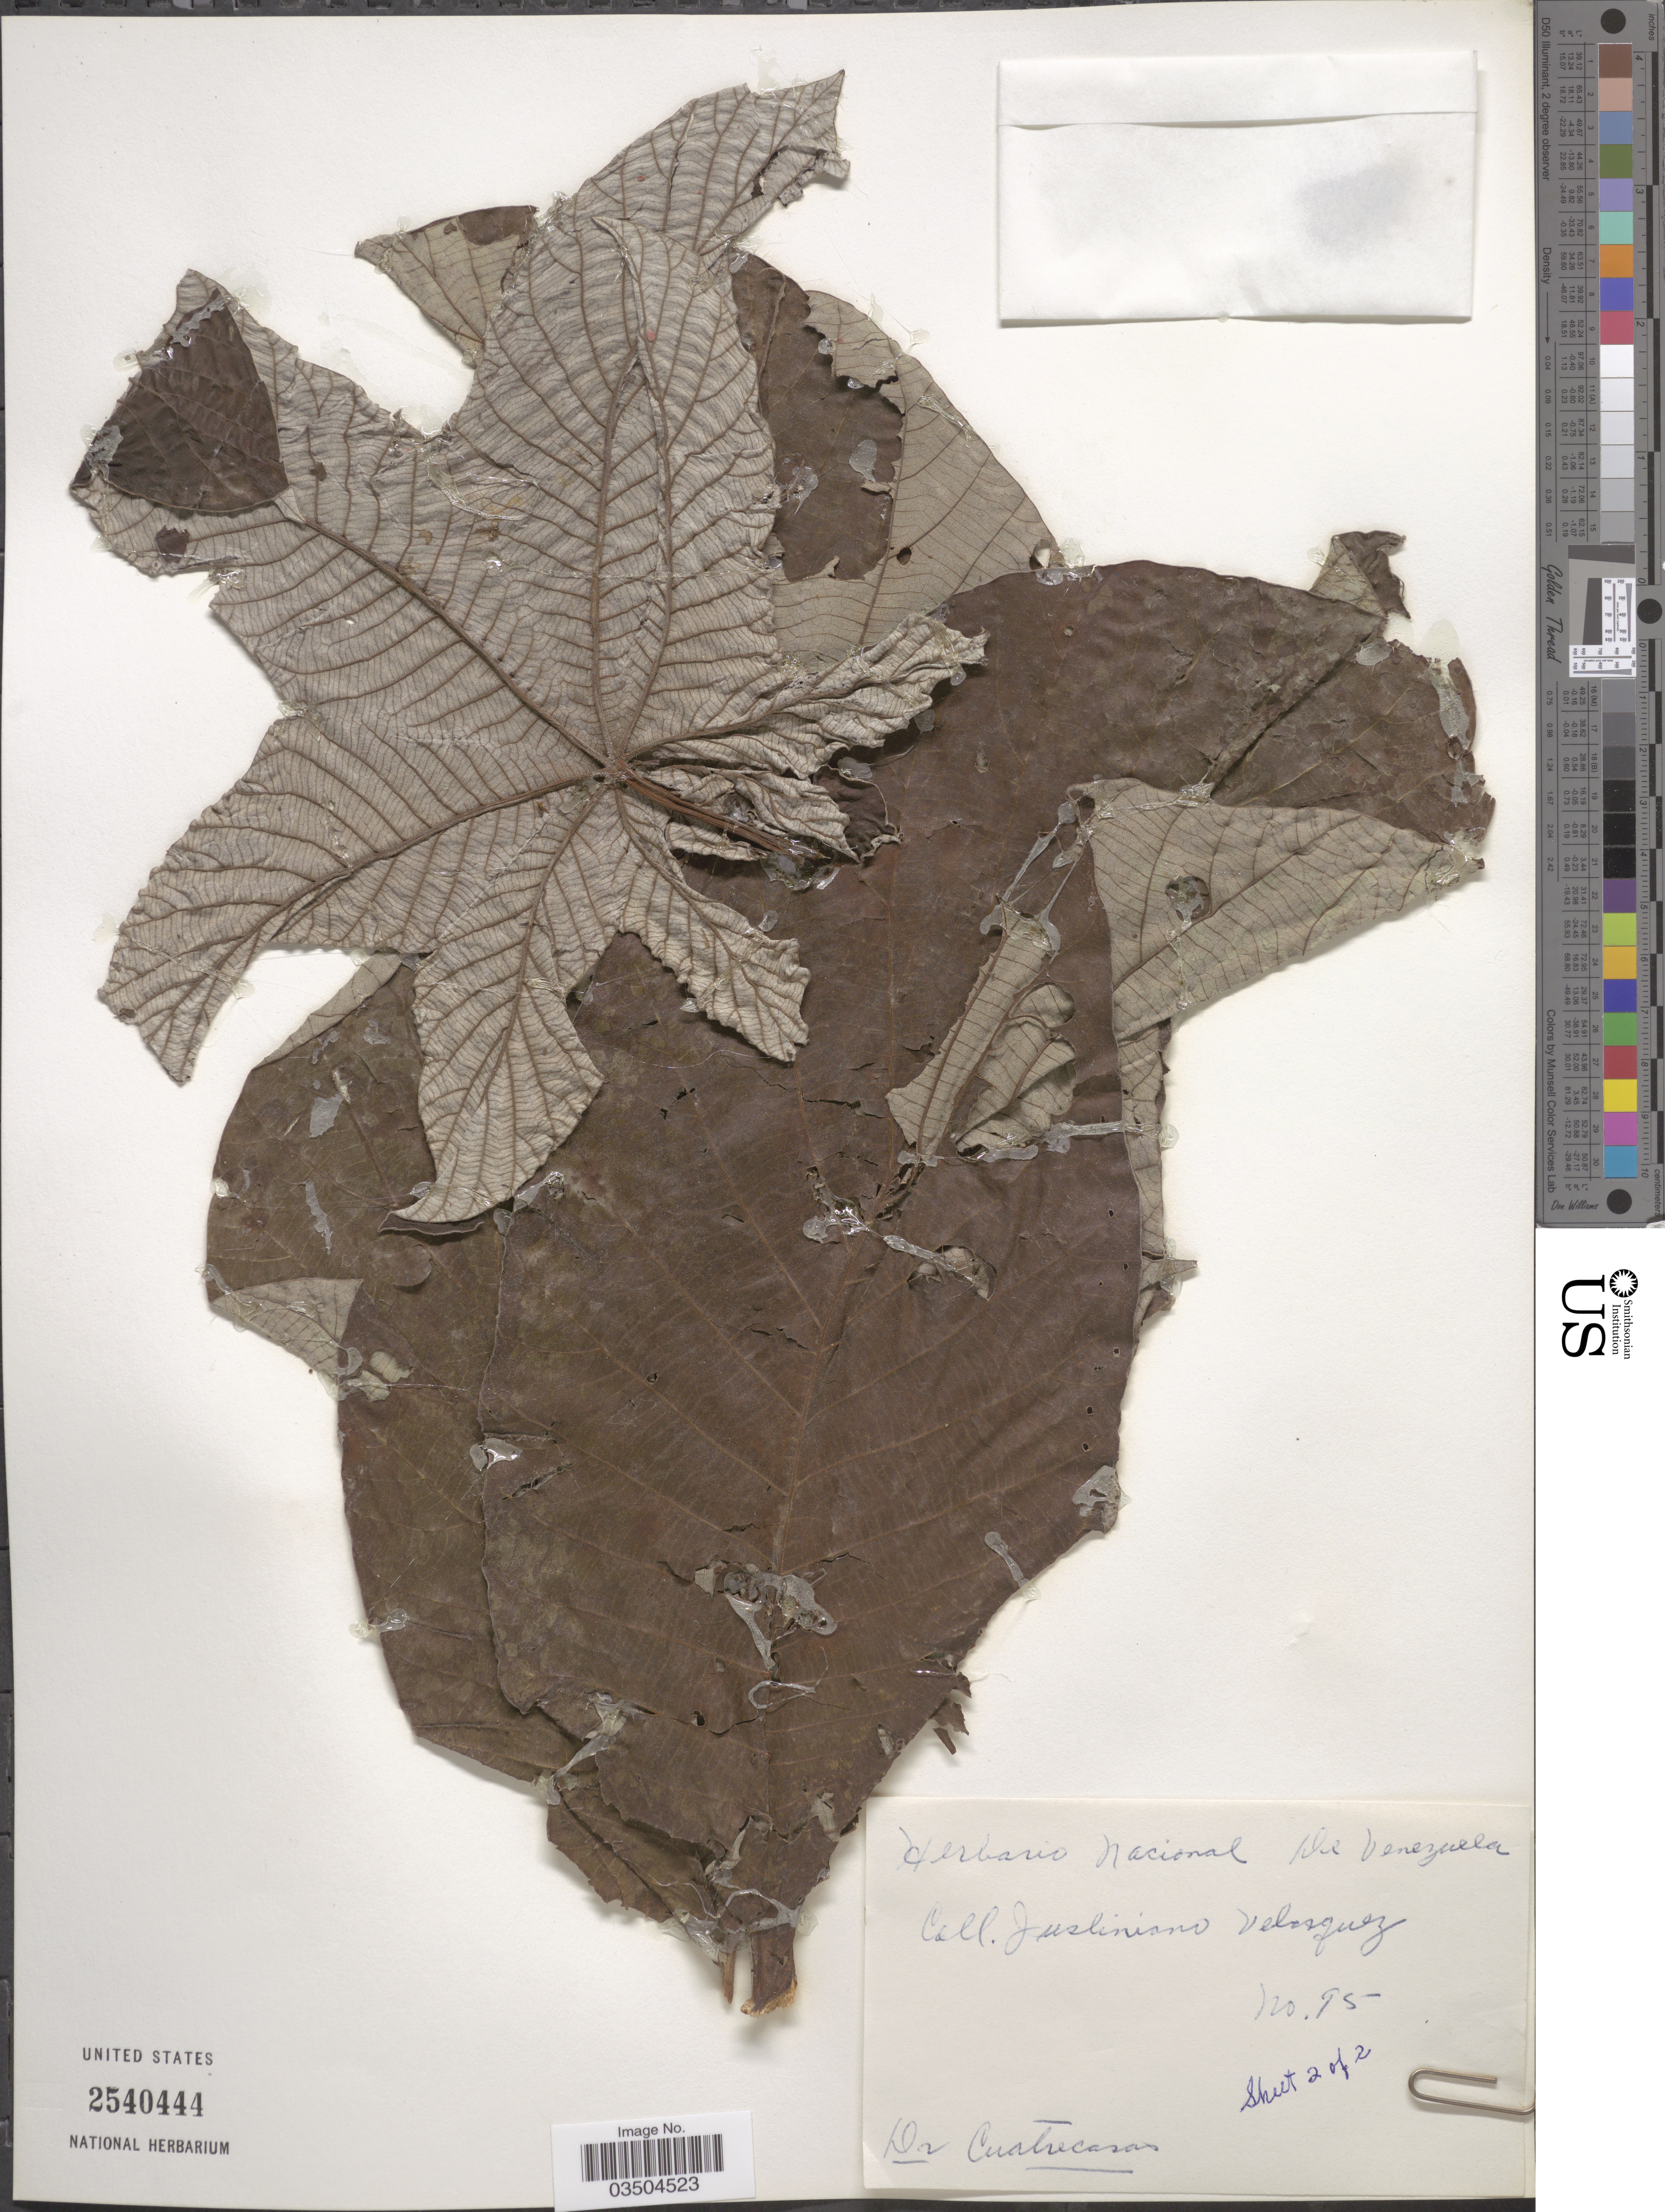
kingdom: Plantae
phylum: Tracheophyta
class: Magnoliopsida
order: Rosales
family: Urticaceae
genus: Cecropia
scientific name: Cecropia peltata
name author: L.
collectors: J. Velasquez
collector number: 95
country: Venezuela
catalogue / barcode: US 2540444